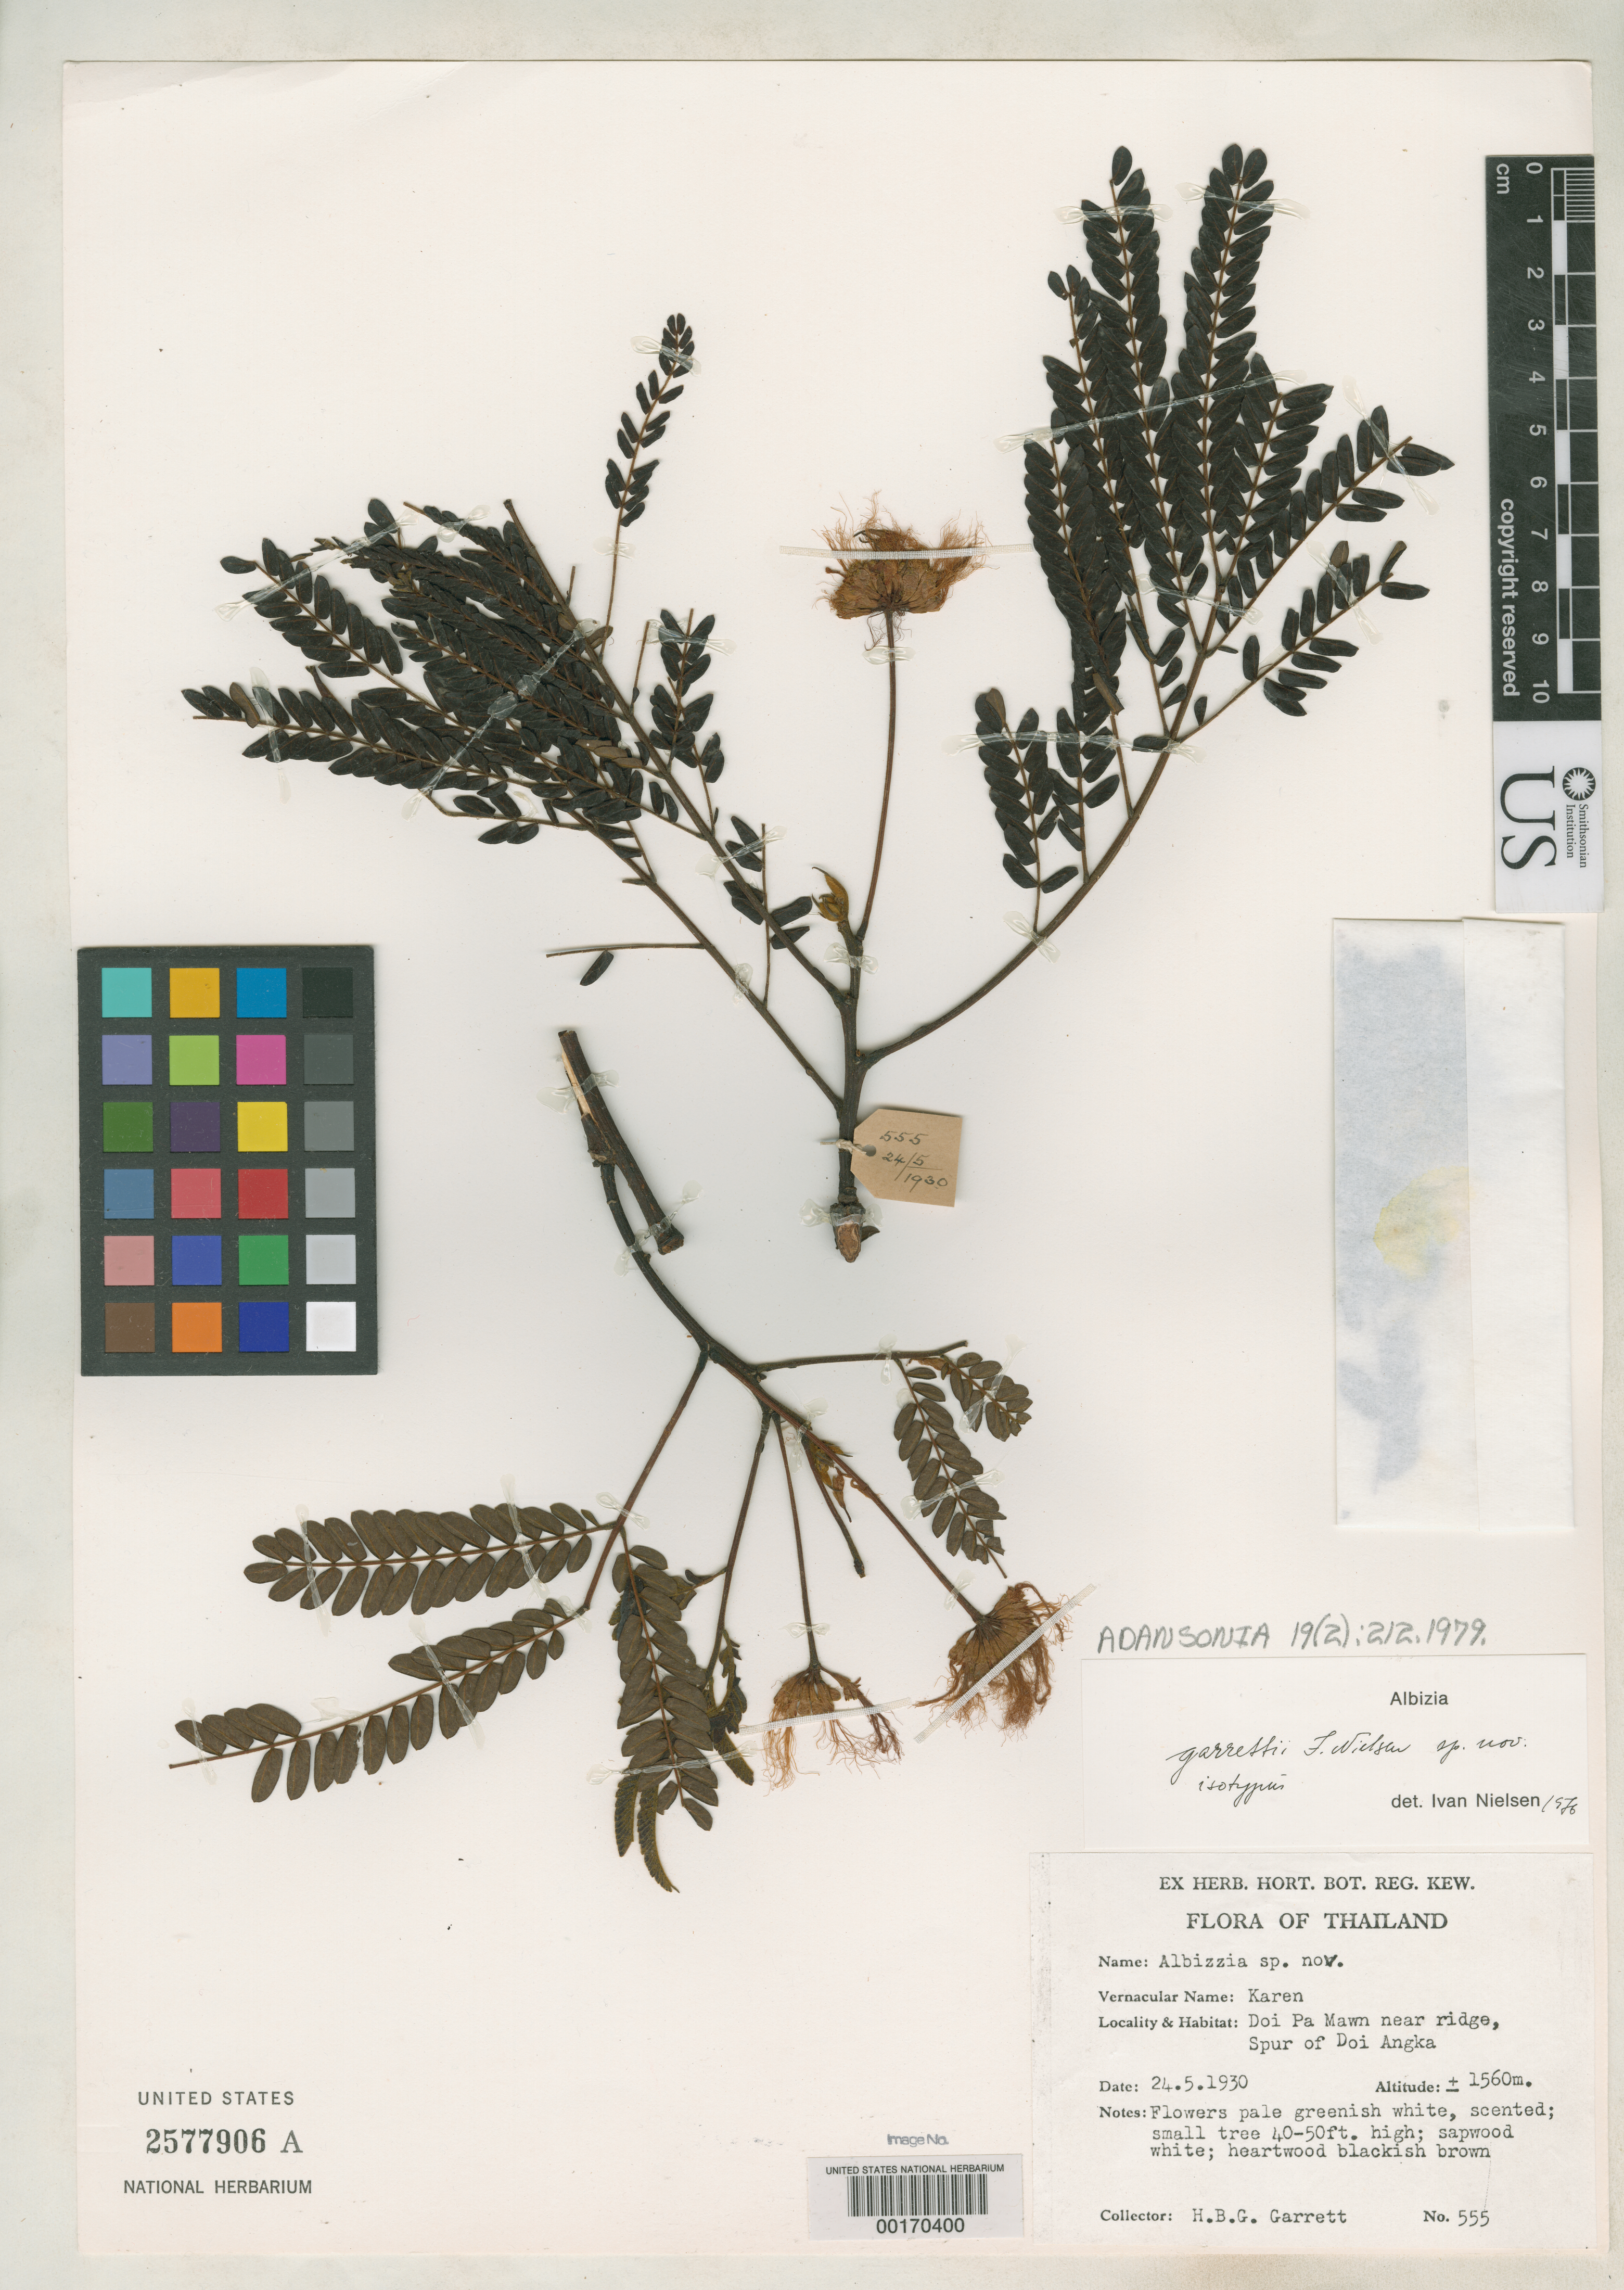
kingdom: Plantae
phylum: Tracheophyta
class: Magnoliopsida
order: Fabales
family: Fabaceae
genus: Albizia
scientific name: Albizia garrettii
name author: I.C. Nielsen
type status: Isotype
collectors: H. Garrett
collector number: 555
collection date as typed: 24 May 1930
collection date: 1930-05-24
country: Thailand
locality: Doi Pa Mawn near ridge, spur of Doi Angka.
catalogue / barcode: US 2577906A